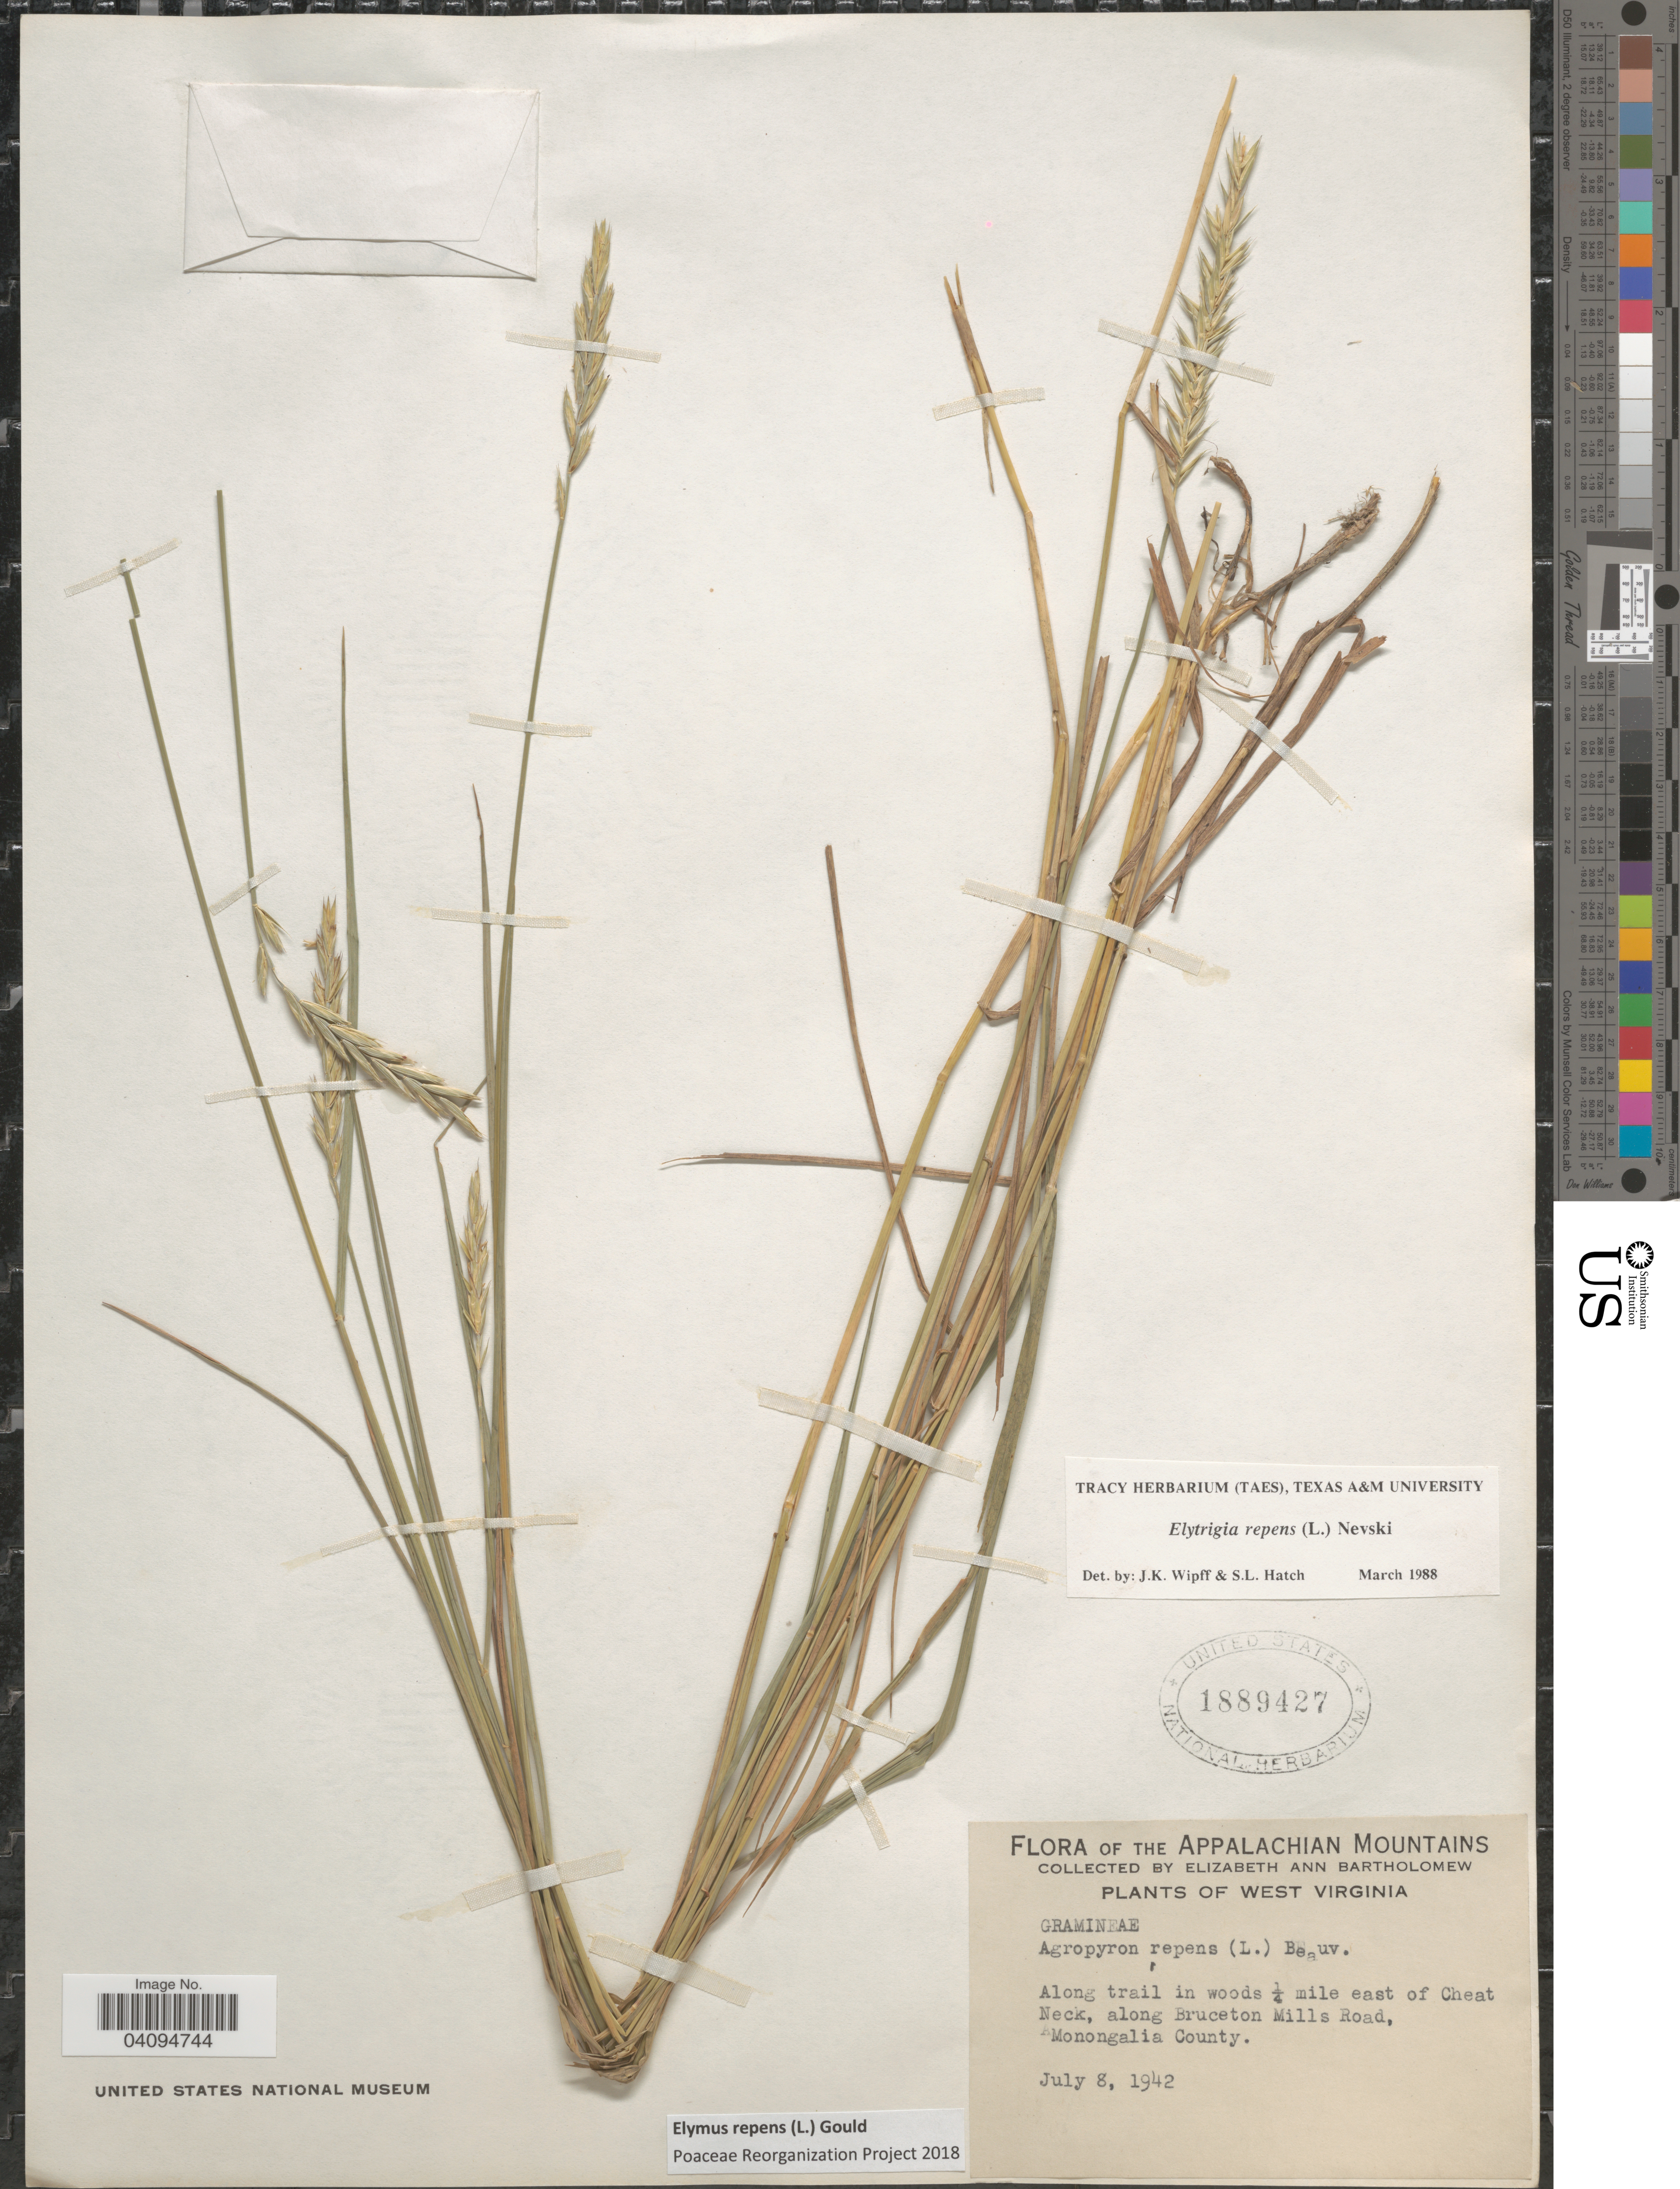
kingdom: Plantae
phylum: Tracheophyta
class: Liliopsida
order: Poales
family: Poaceae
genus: Elymus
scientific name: Elymus repens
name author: (L.) Gould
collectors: E. Bartholomew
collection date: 1942-07-08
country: United States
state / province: West Virginia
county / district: Monongalia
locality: The Appalachian Mountains. Along trail in woods ¼ mile east of Cheat Neck, along Bruceton Mills Road, Monongalia County.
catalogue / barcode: US 1889427